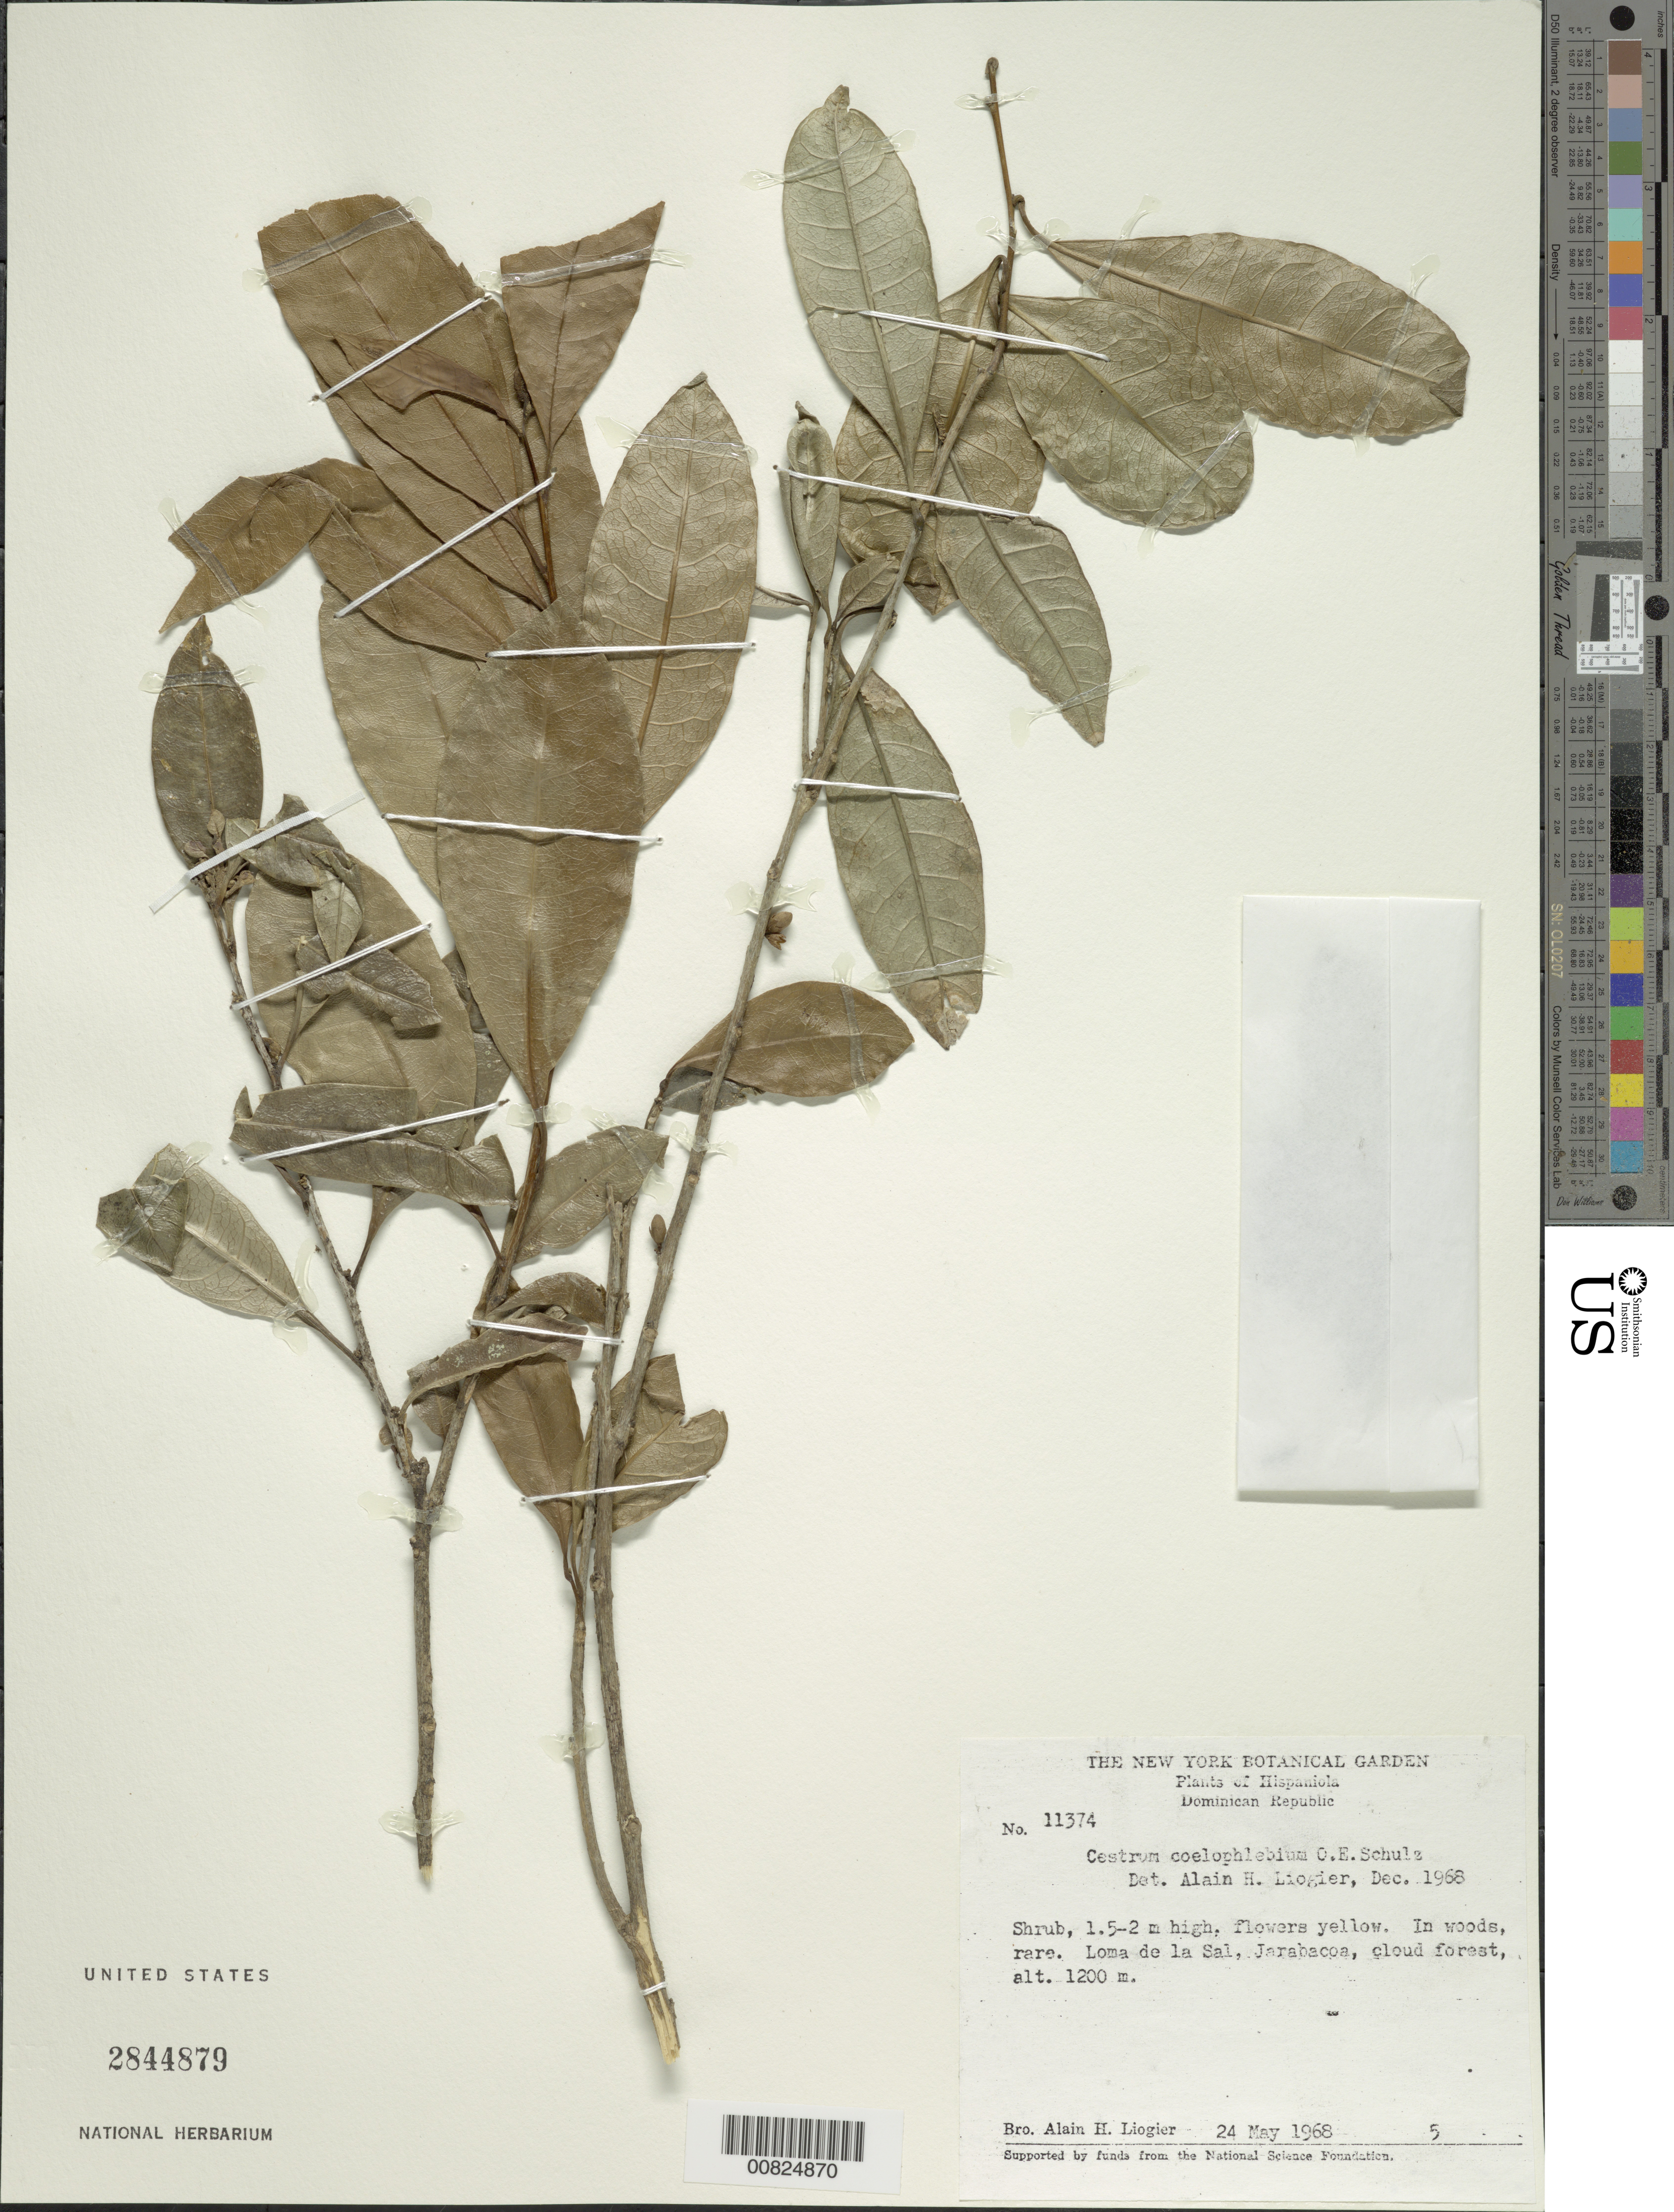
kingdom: Plantae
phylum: Tracheophyta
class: Magnoliopsida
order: Solanales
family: Solanaceae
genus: Cestrum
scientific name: Cestrum coelophlebium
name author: O.E. Schulz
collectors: A. H. Liogier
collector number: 11374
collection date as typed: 24 May 1968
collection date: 1968-05-24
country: Dominican Republic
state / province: La Vega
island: Hispaniola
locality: Loma de la Sal, Jarabacoa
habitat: In woods of cloud forest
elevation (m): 1200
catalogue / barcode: US 2844879